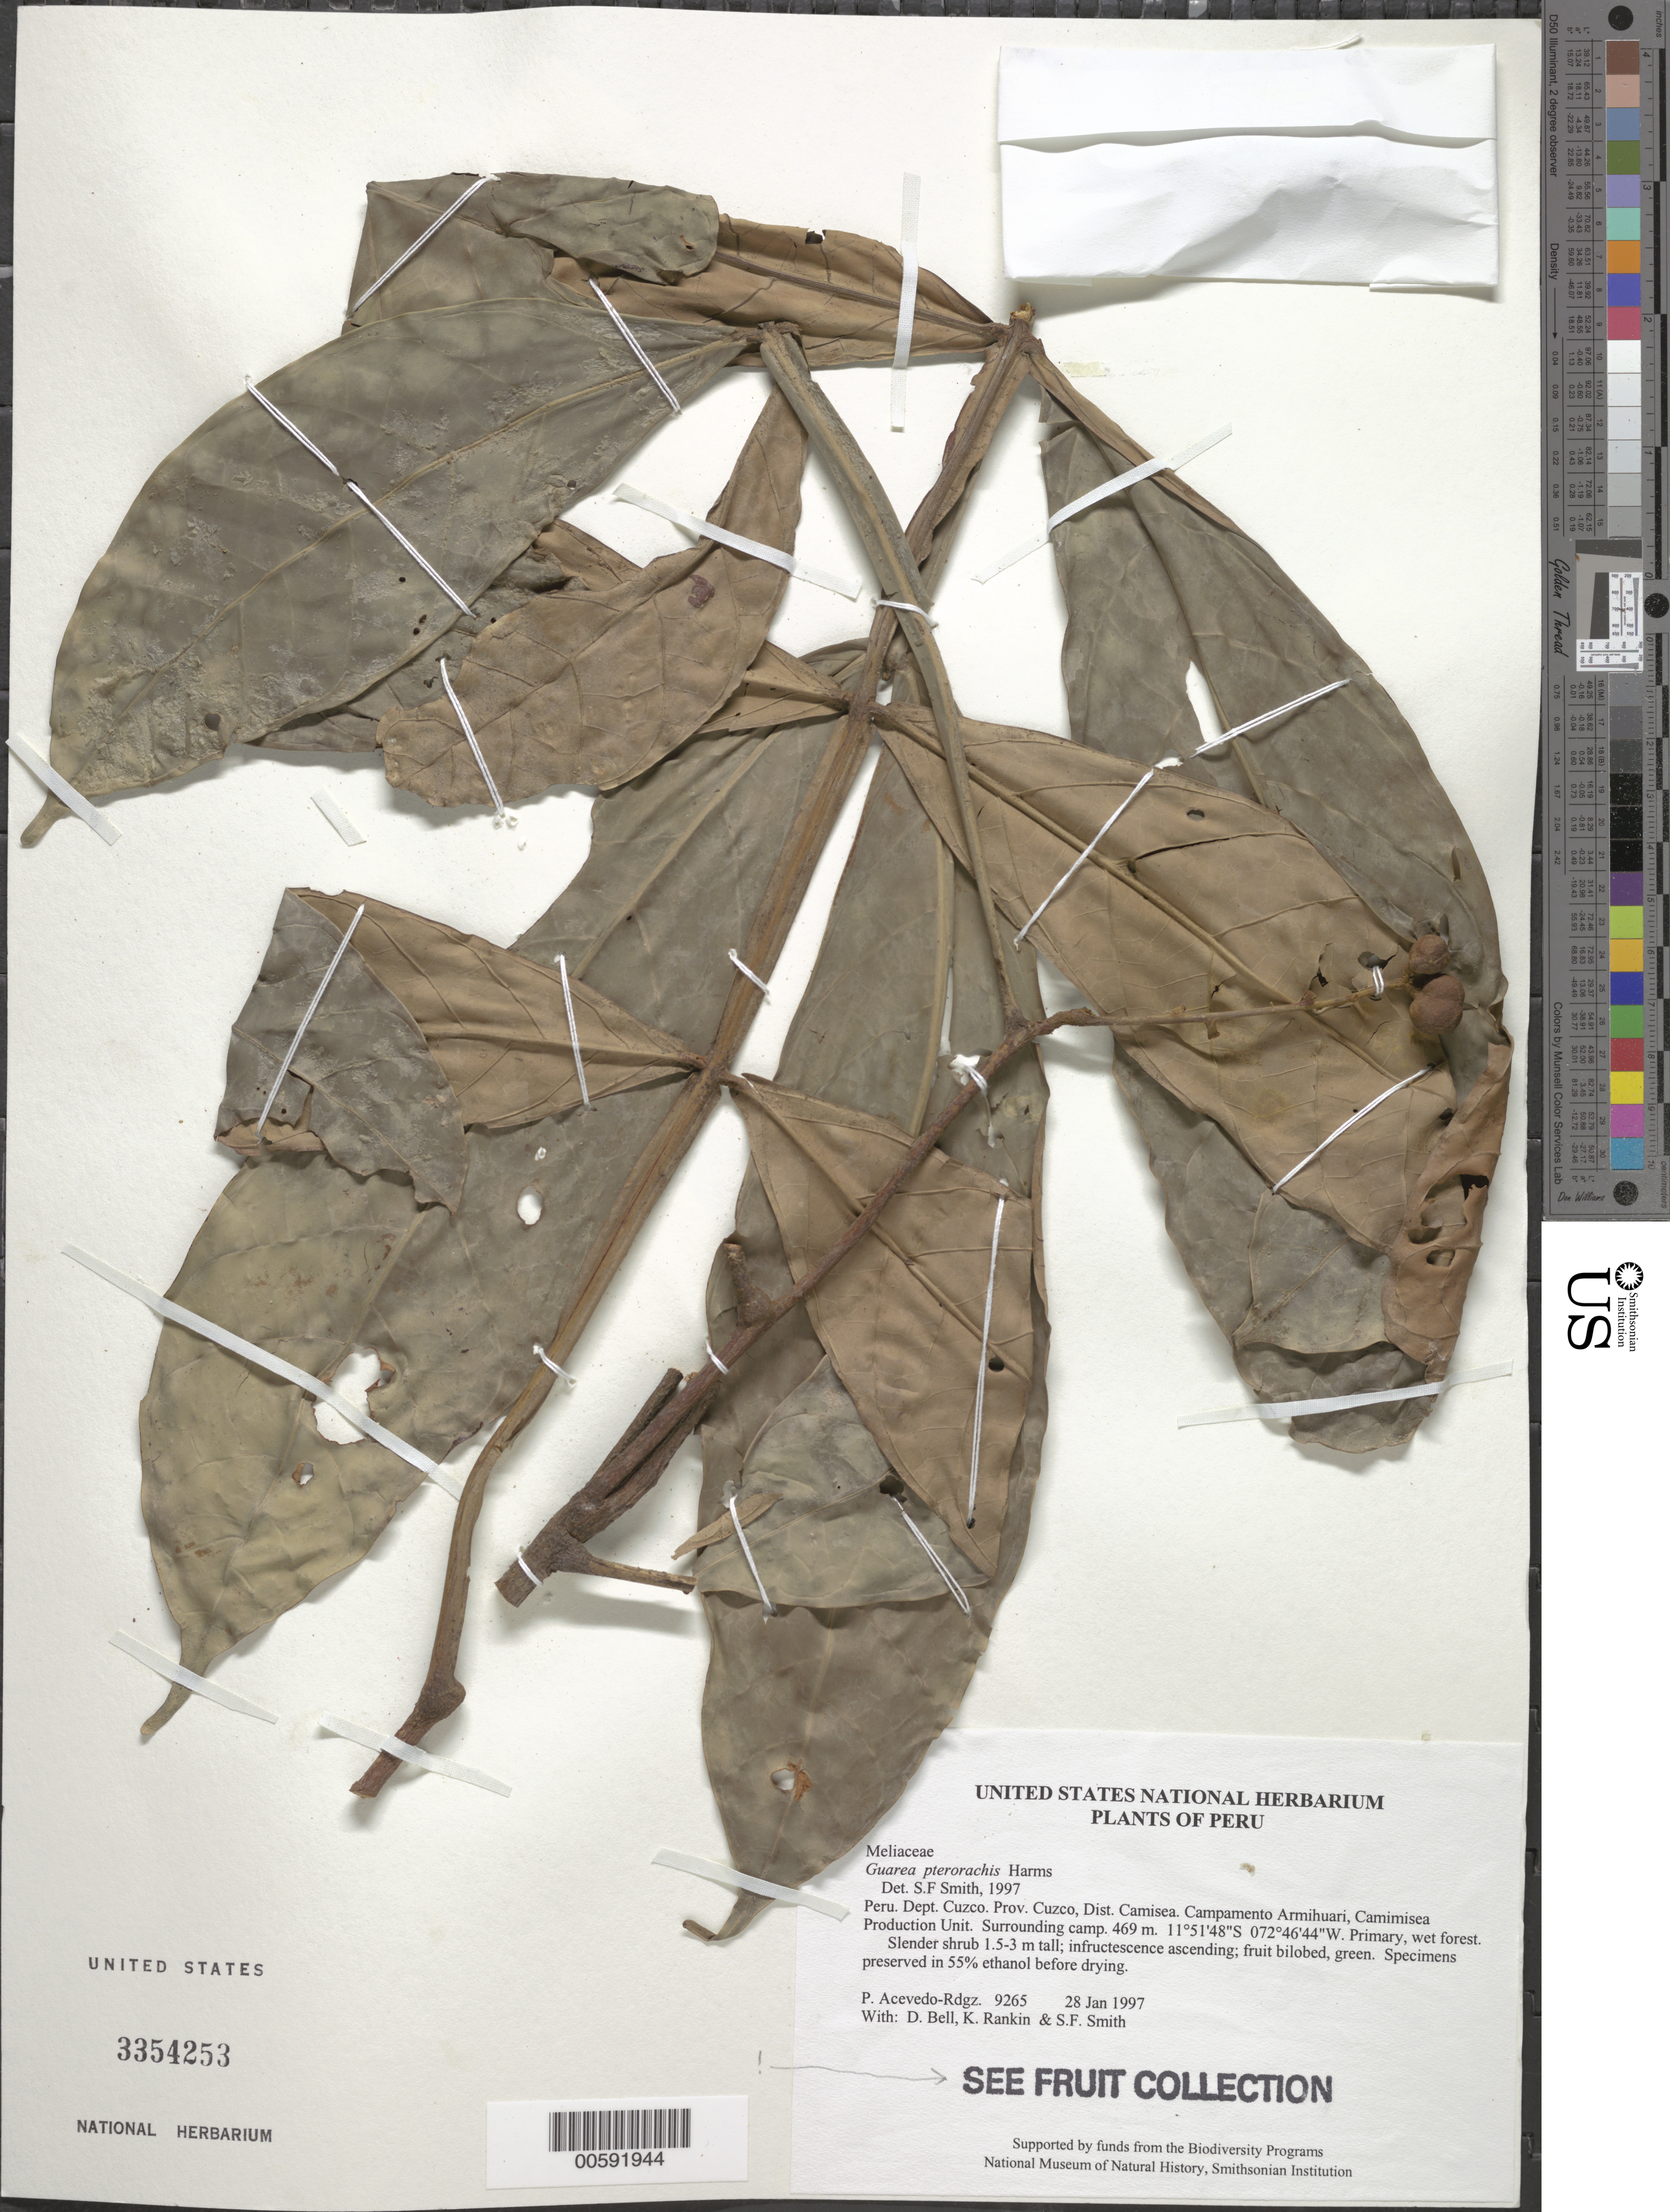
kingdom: Plantae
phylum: Tracheophyta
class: Magnoliopsida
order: Sapindales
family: Meliaceae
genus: Guarea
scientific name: Guarea pterorhachis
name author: Harms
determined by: Smith, Stephen F., (US), NMNH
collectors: P. Acevedo-Rodr., D. A. Bell, K. B. Rankin & S.F. Smith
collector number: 9265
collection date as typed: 28 Jan 1997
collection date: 1997-01-28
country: Peru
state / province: Cusco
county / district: Cusco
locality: Districto Camisea, Campamento Armihuari, Camimisea Production Unit. Surrounding camp.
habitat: Primary, wet forest.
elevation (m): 469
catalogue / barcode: US 3354253